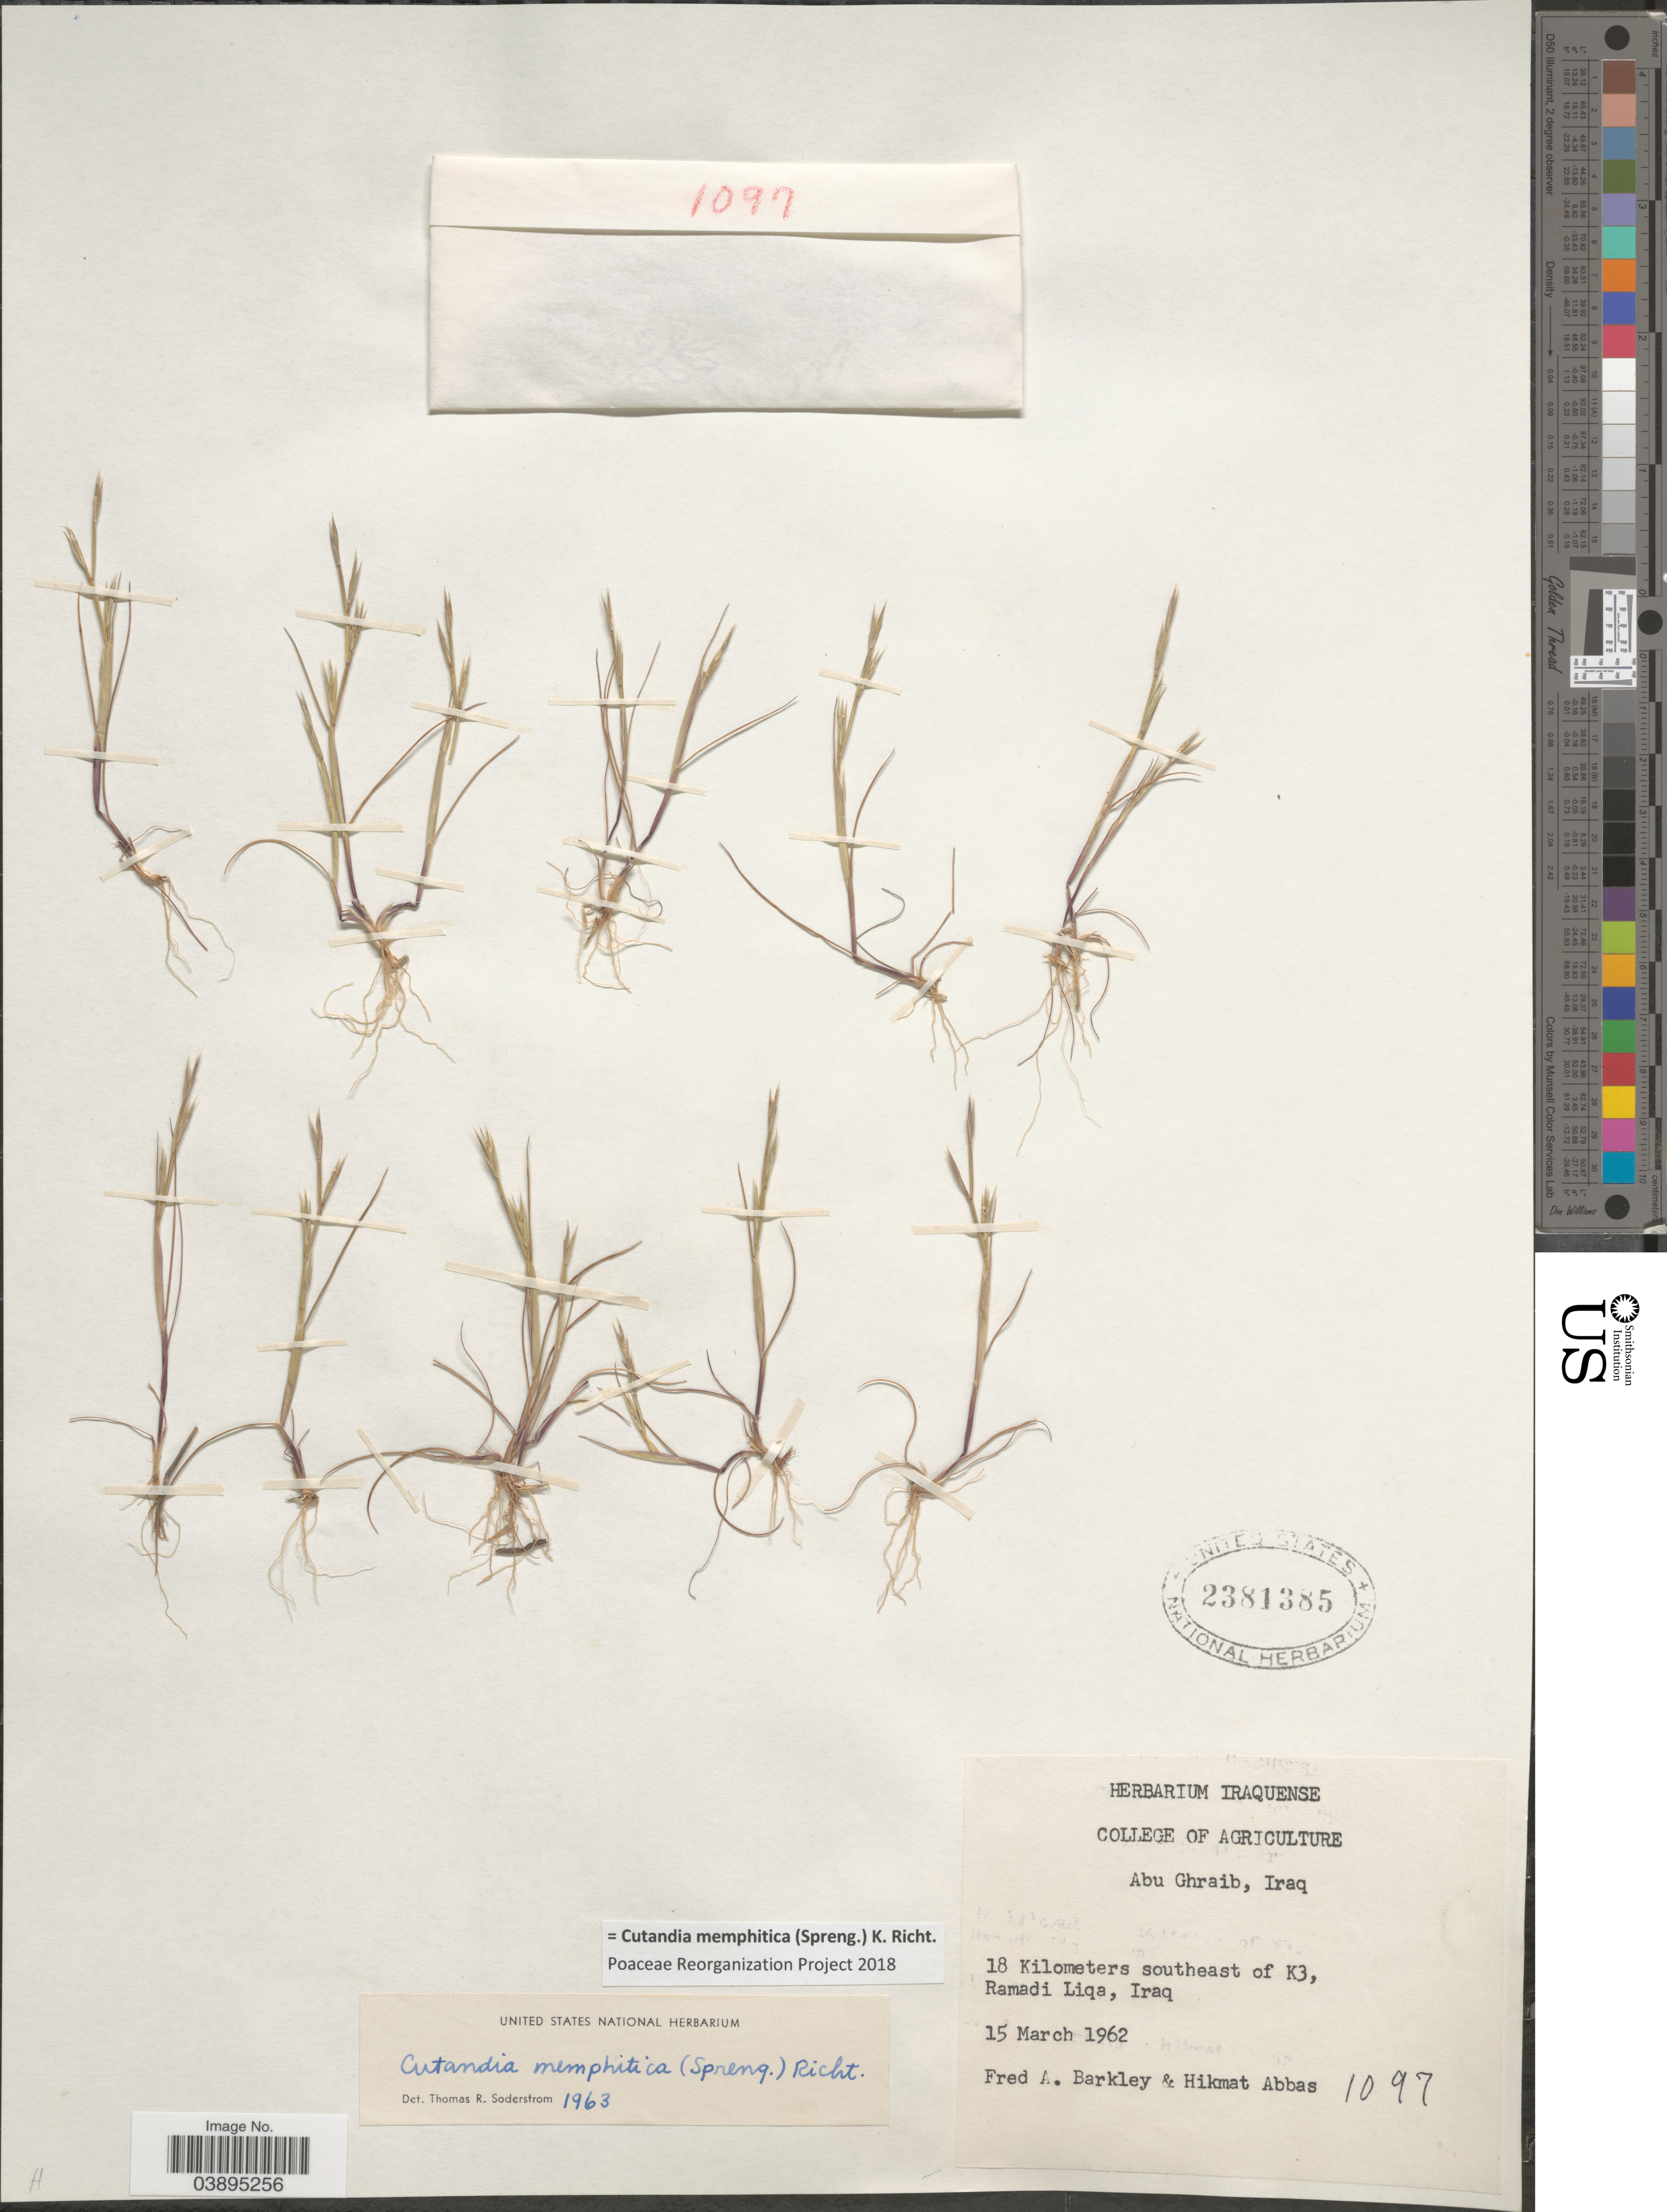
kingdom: Plantae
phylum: Tracheophyta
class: Liliopsida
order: Poales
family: Poaceae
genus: Cutandia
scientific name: Cutandia memphitica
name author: (Spreng.) K. Richt.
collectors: F. A. Barkley & H. Abbas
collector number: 1097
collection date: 1962-03-15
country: Iraq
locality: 18 Kilometers southeast of K3, Ramadi Liqa.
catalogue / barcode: US 2381385